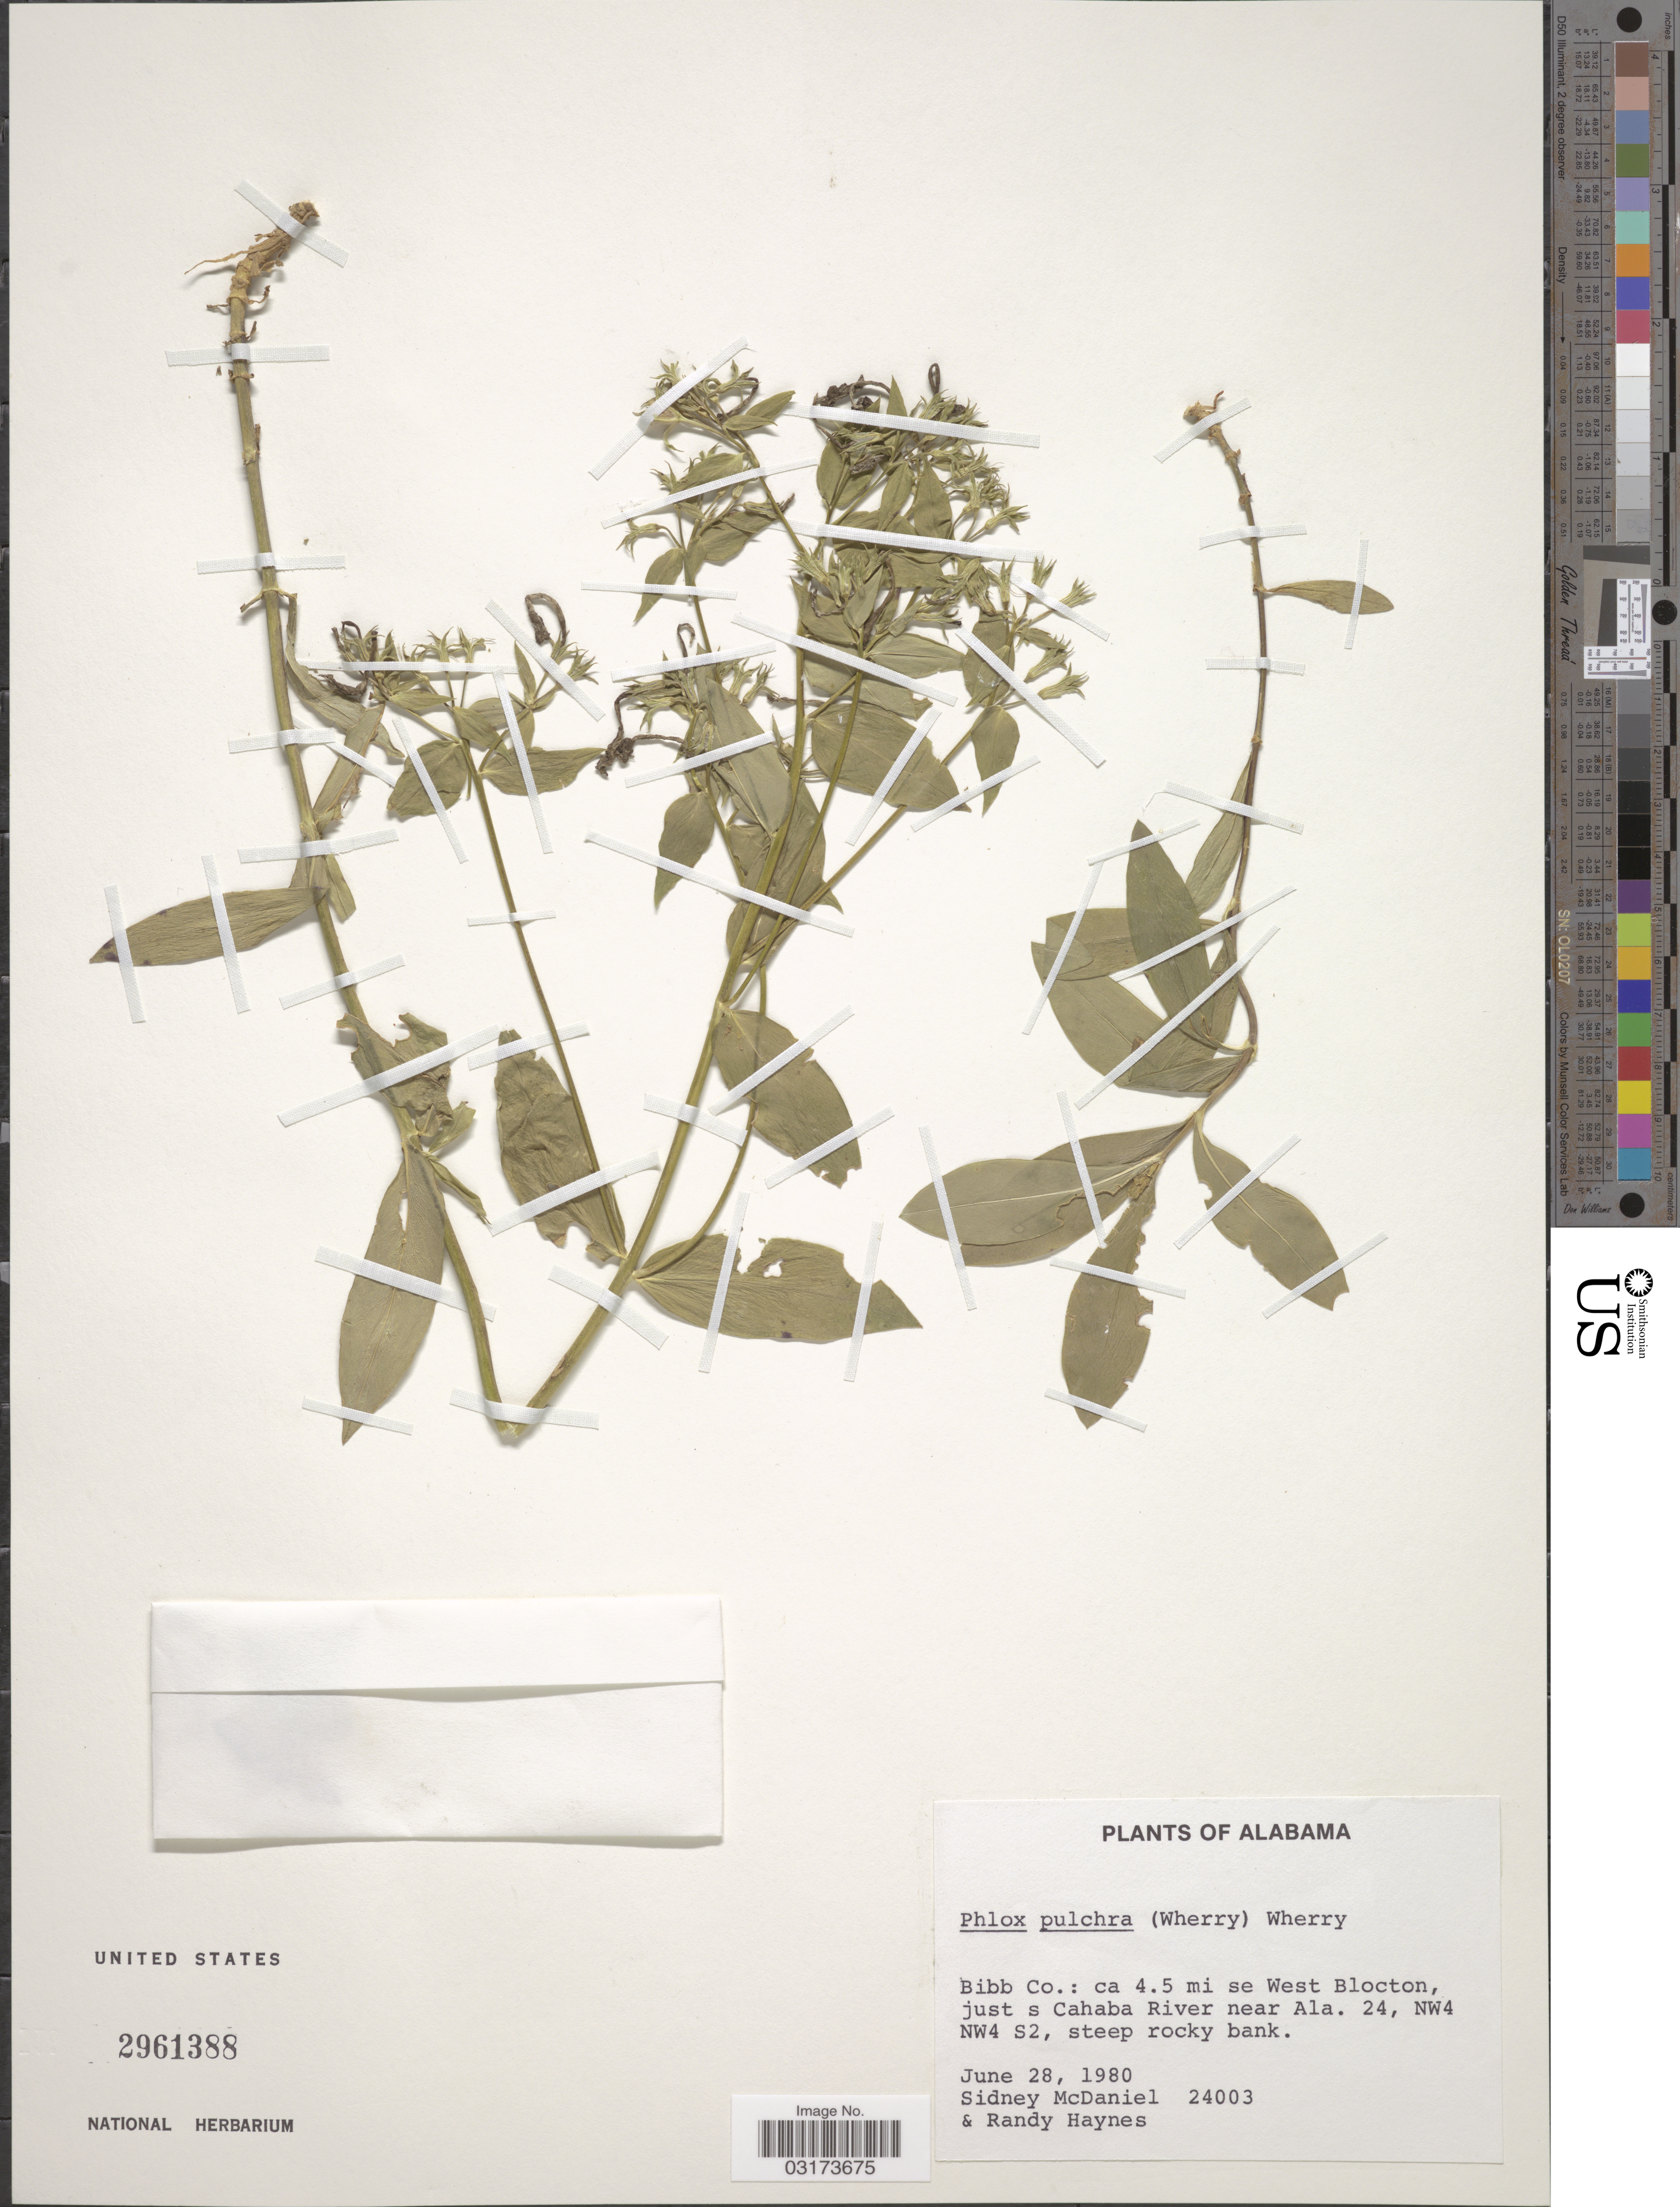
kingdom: Plantae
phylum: Tracheophyta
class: Magnoliopsida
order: Ericales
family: Polemoniaceae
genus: Phlox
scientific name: Phlox pulchra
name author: (Wherry) Wherry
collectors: S. McDaniel & R. Haynes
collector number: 24003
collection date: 1980-06-28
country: United States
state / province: Alabama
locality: Bibb Co.: ca 4.5 mi se West Blocton, just s Cahaba River near Ala. 24, NW4 NW4 S2.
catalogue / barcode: US 2961388